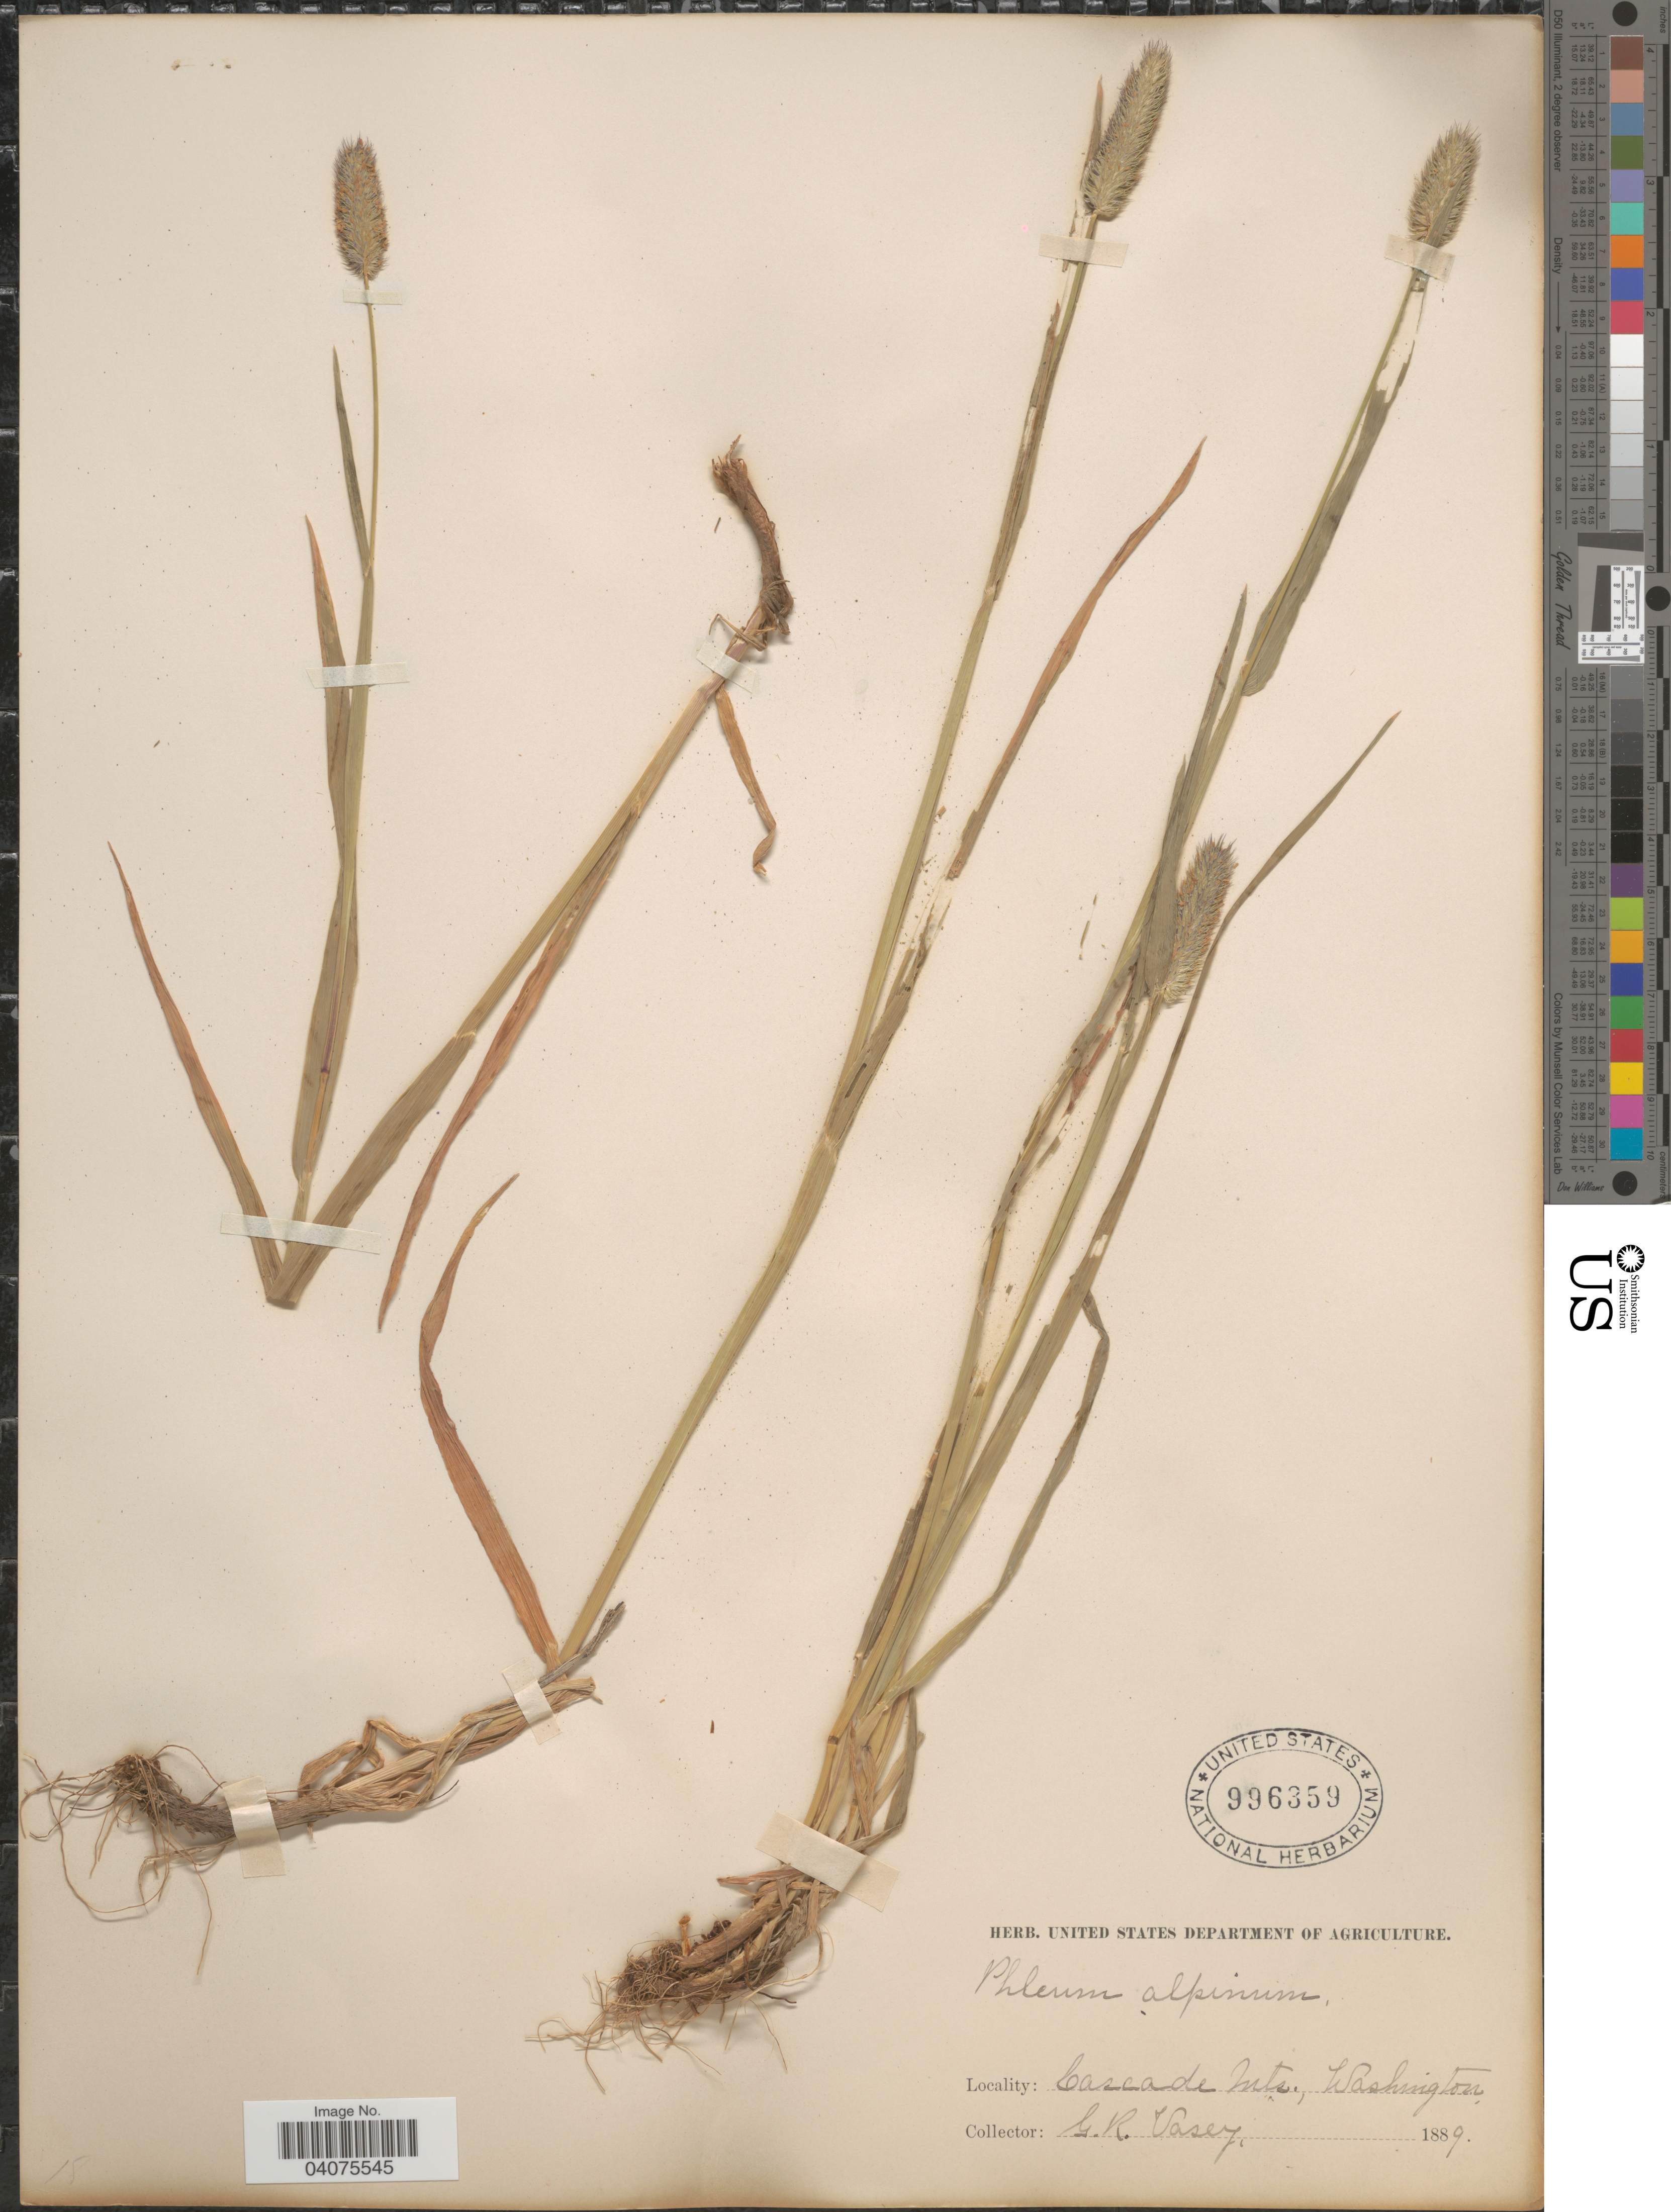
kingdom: Plantae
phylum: Tracheophyta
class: Liliopsida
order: Poales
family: Poaceae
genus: Phleum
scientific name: Phleum alpinum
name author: L.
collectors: G. R. Vasey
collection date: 1889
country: United States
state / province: Washington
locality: Cascade Mts.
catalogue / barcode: US 996359